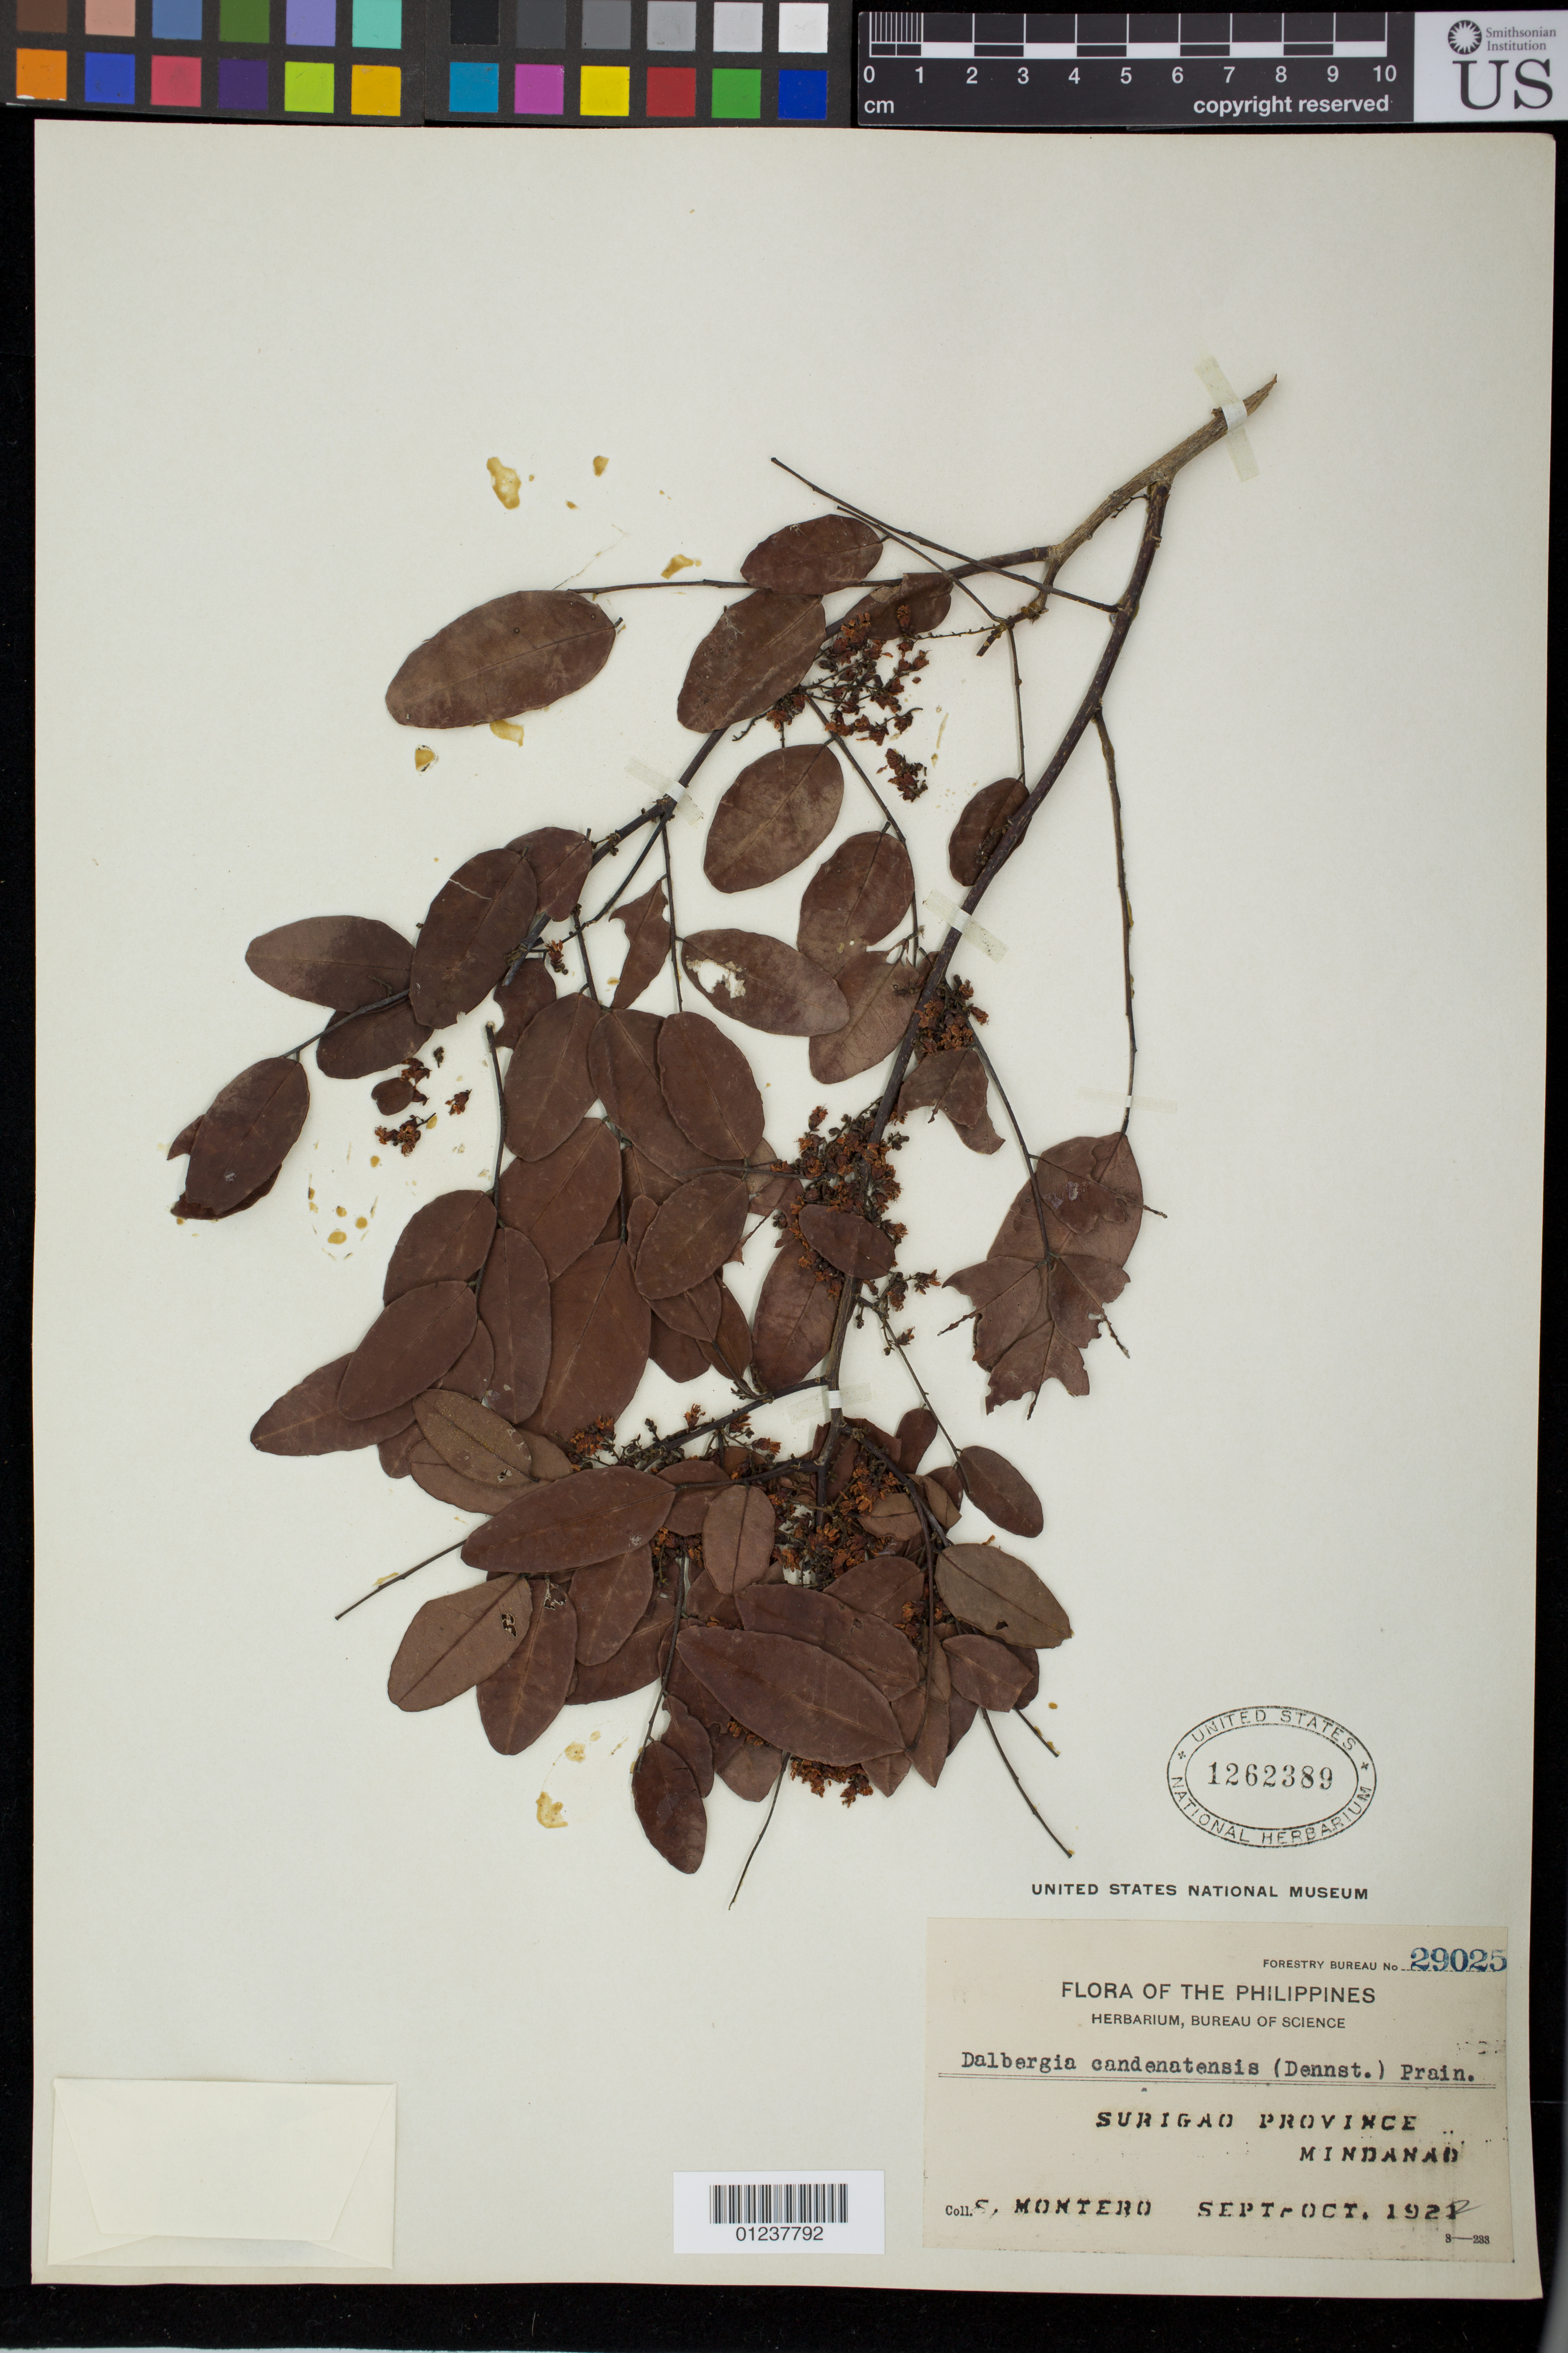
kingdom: Plantae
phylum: Tracheophyta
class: Magnoliopsida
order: Fabales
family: Fabaceae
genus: Dalbergia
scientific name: Dalbergia candenatensis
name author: (Dennst.) Pr.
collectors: S. Montero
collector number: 29025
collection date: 1922-09/1922-10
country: Philippines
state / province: Caraga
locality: Surigao Province, Mindanao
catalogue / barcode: US 1262389